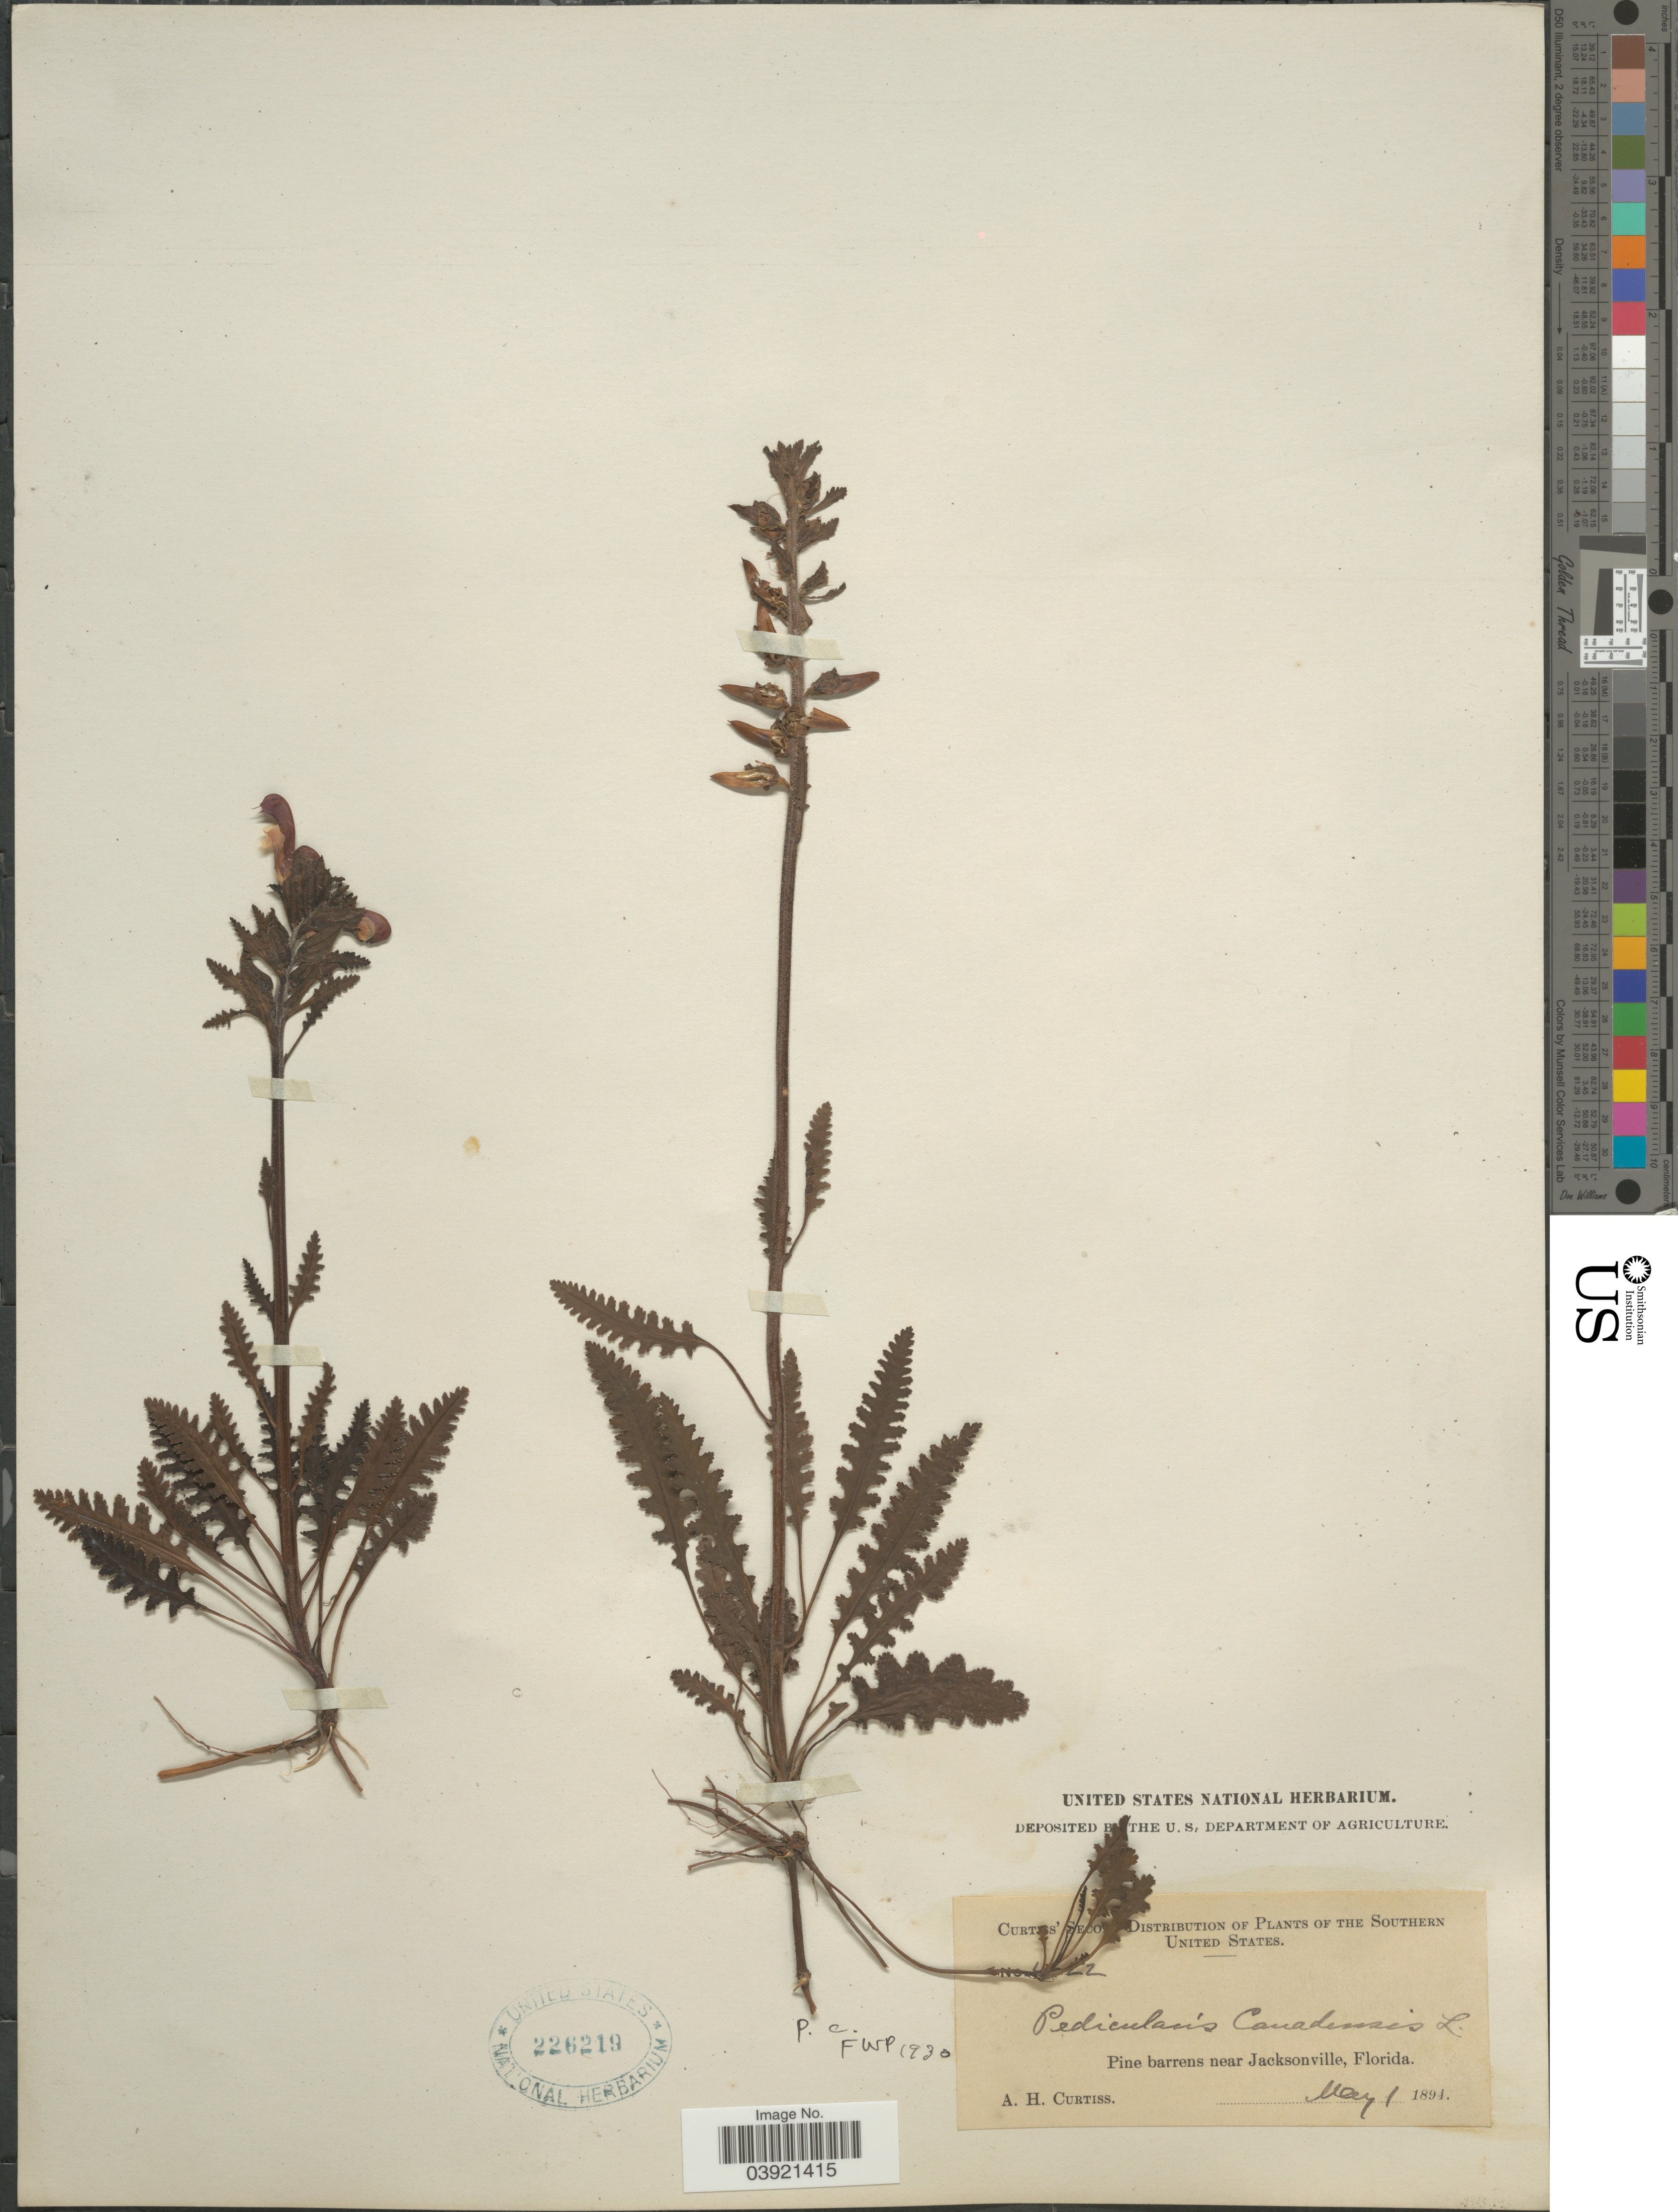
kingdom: Plantae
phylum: Tracheophyta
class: Magnoliopsida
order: Lamiales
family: Orobanchaceae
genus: Pedicularis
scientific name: Pedicularis canadensis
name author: L.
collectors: A. H. Curtiss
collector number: !22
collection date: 1894-05-01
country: United States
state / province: Florida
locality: Southern United States. Pine barrens near Jacksonville.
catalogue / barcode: US 226219